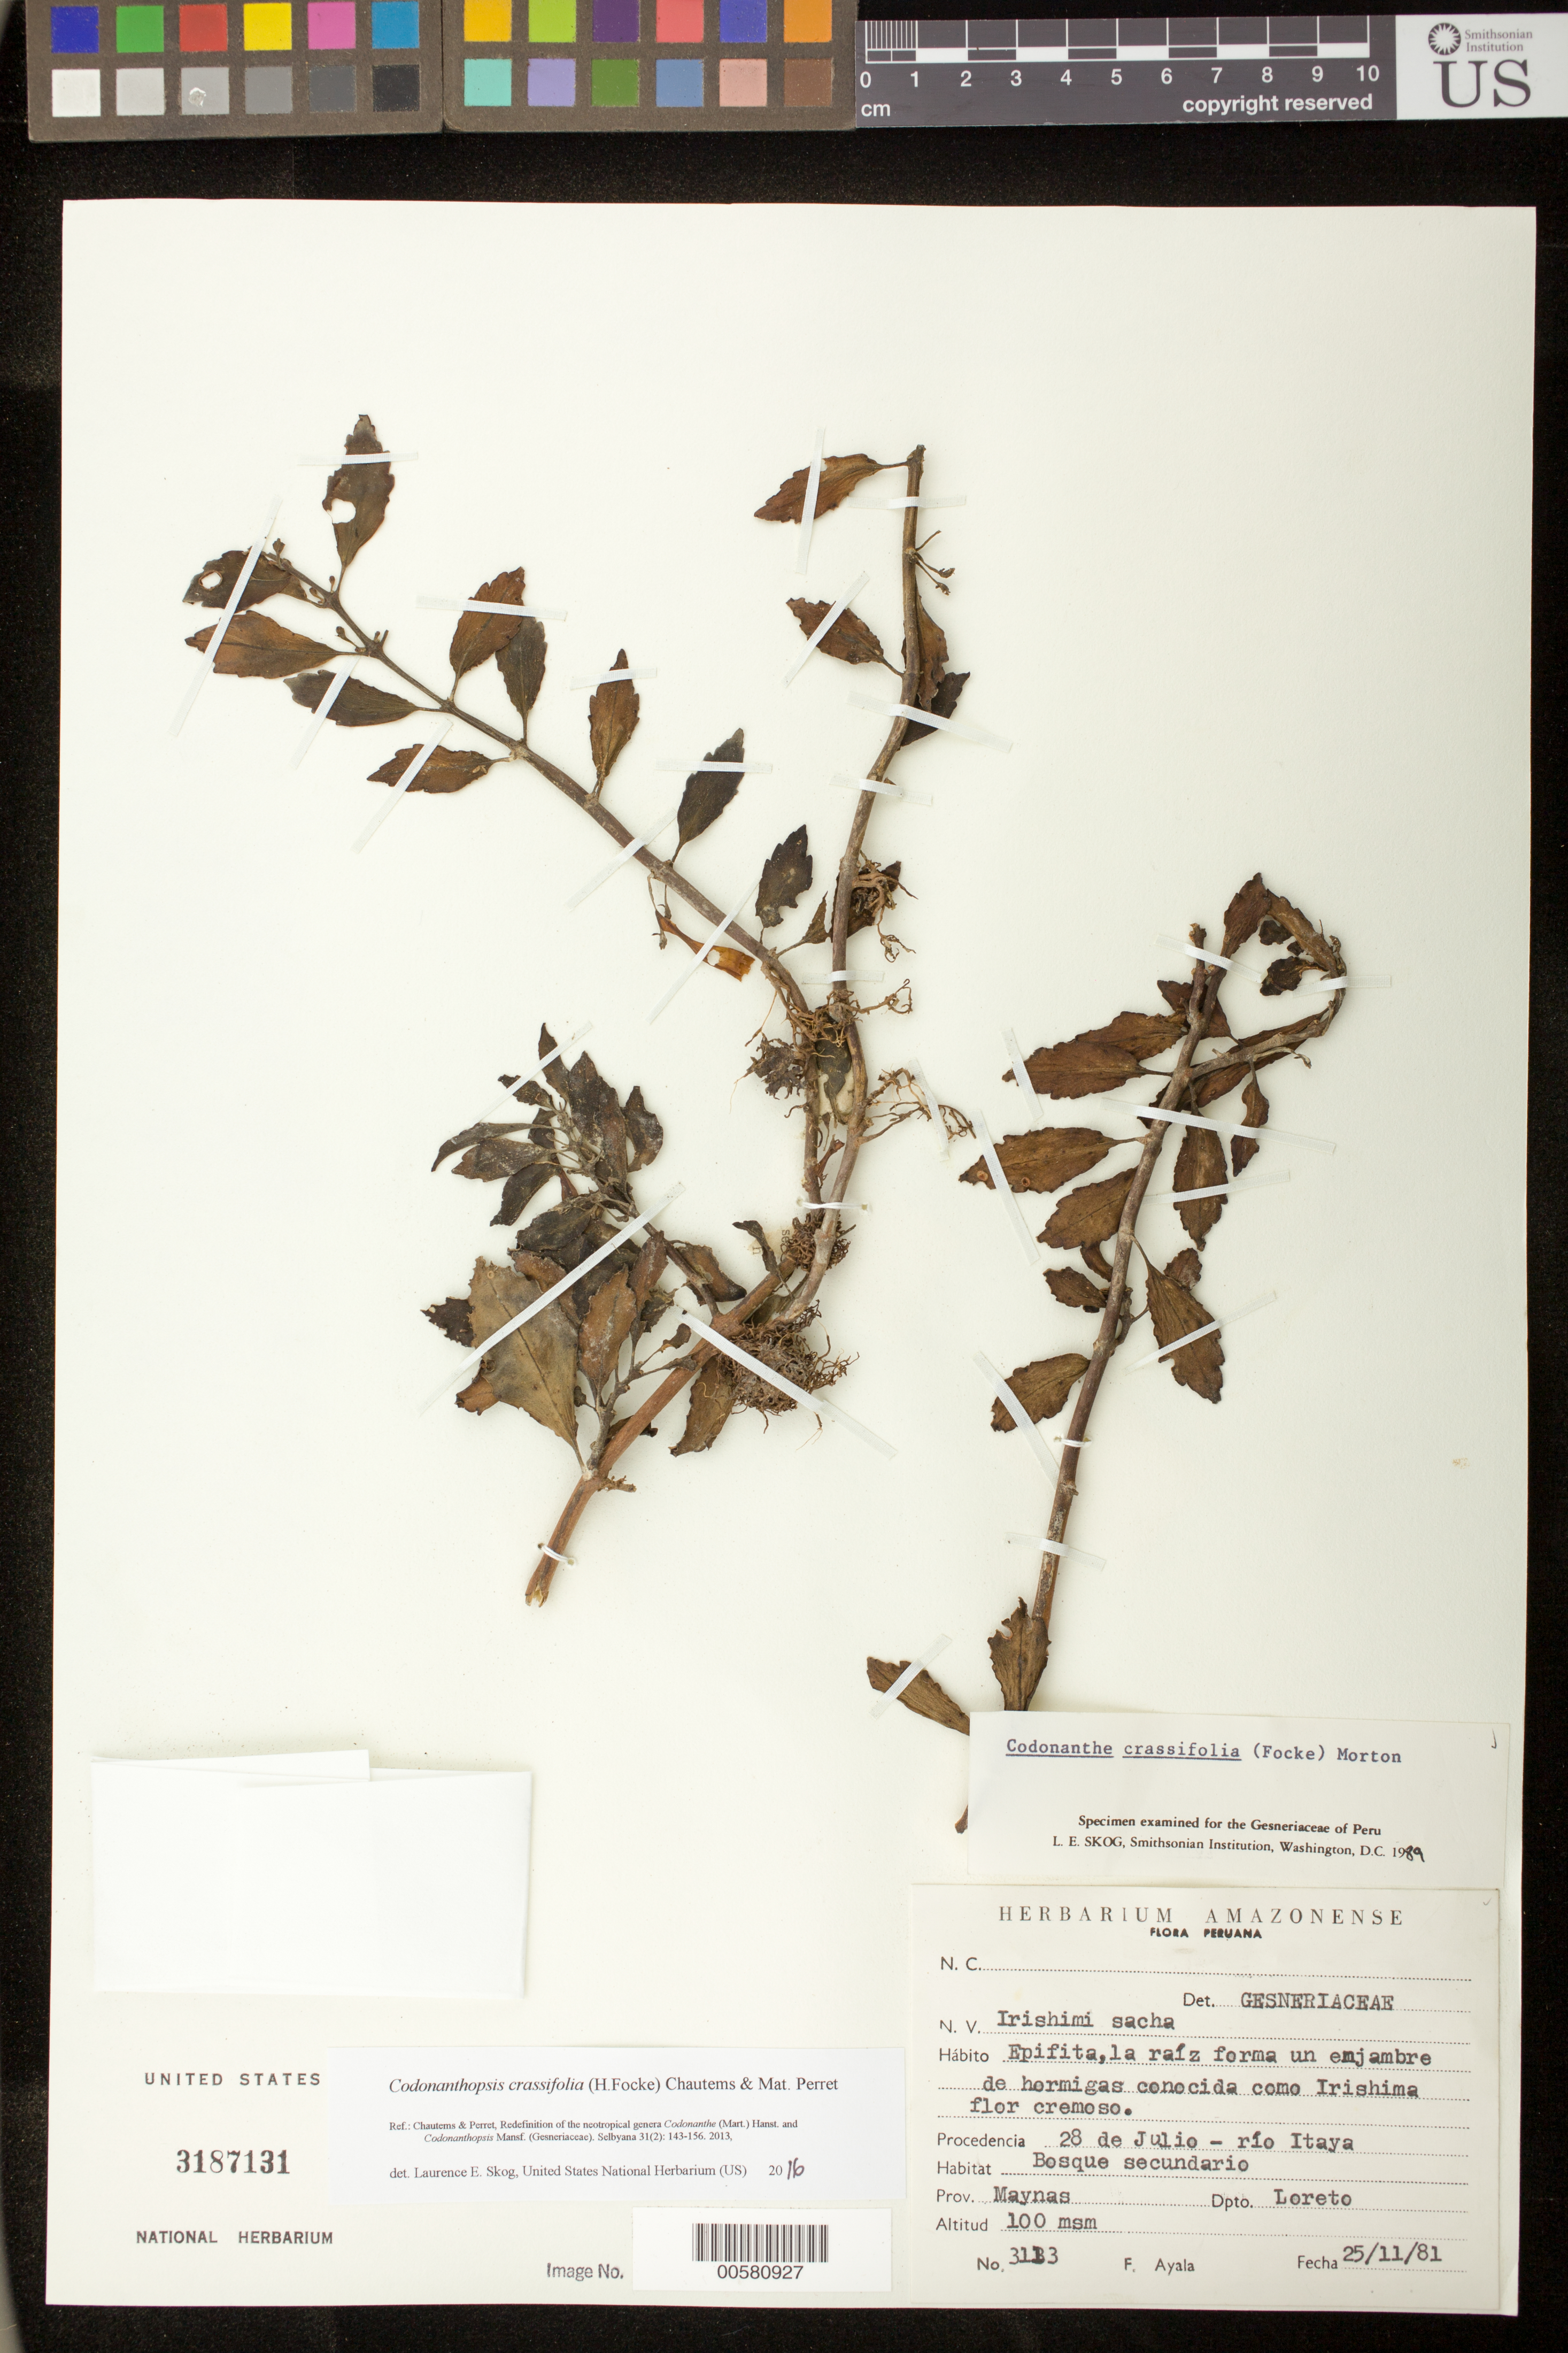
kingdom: Plantae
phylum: Tracheophyta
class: Magnoliopsida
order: Lamiales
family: Gesneriaceae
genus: Codonanthopsis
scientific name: Codonanthopsis crassifolia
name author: (H. Focke) Chautems & Mat.Perret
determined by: Skog, Laurence E.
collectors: F. Ayala F.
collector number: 3113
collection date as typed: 25 Nov 1981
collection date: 1981-11-25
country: Peru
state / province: Loreto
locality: Prov. Maynas; Procedencia 28 de Julio, río Itaya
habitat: Bosque secundario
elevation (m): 100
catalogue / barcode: US 3187131